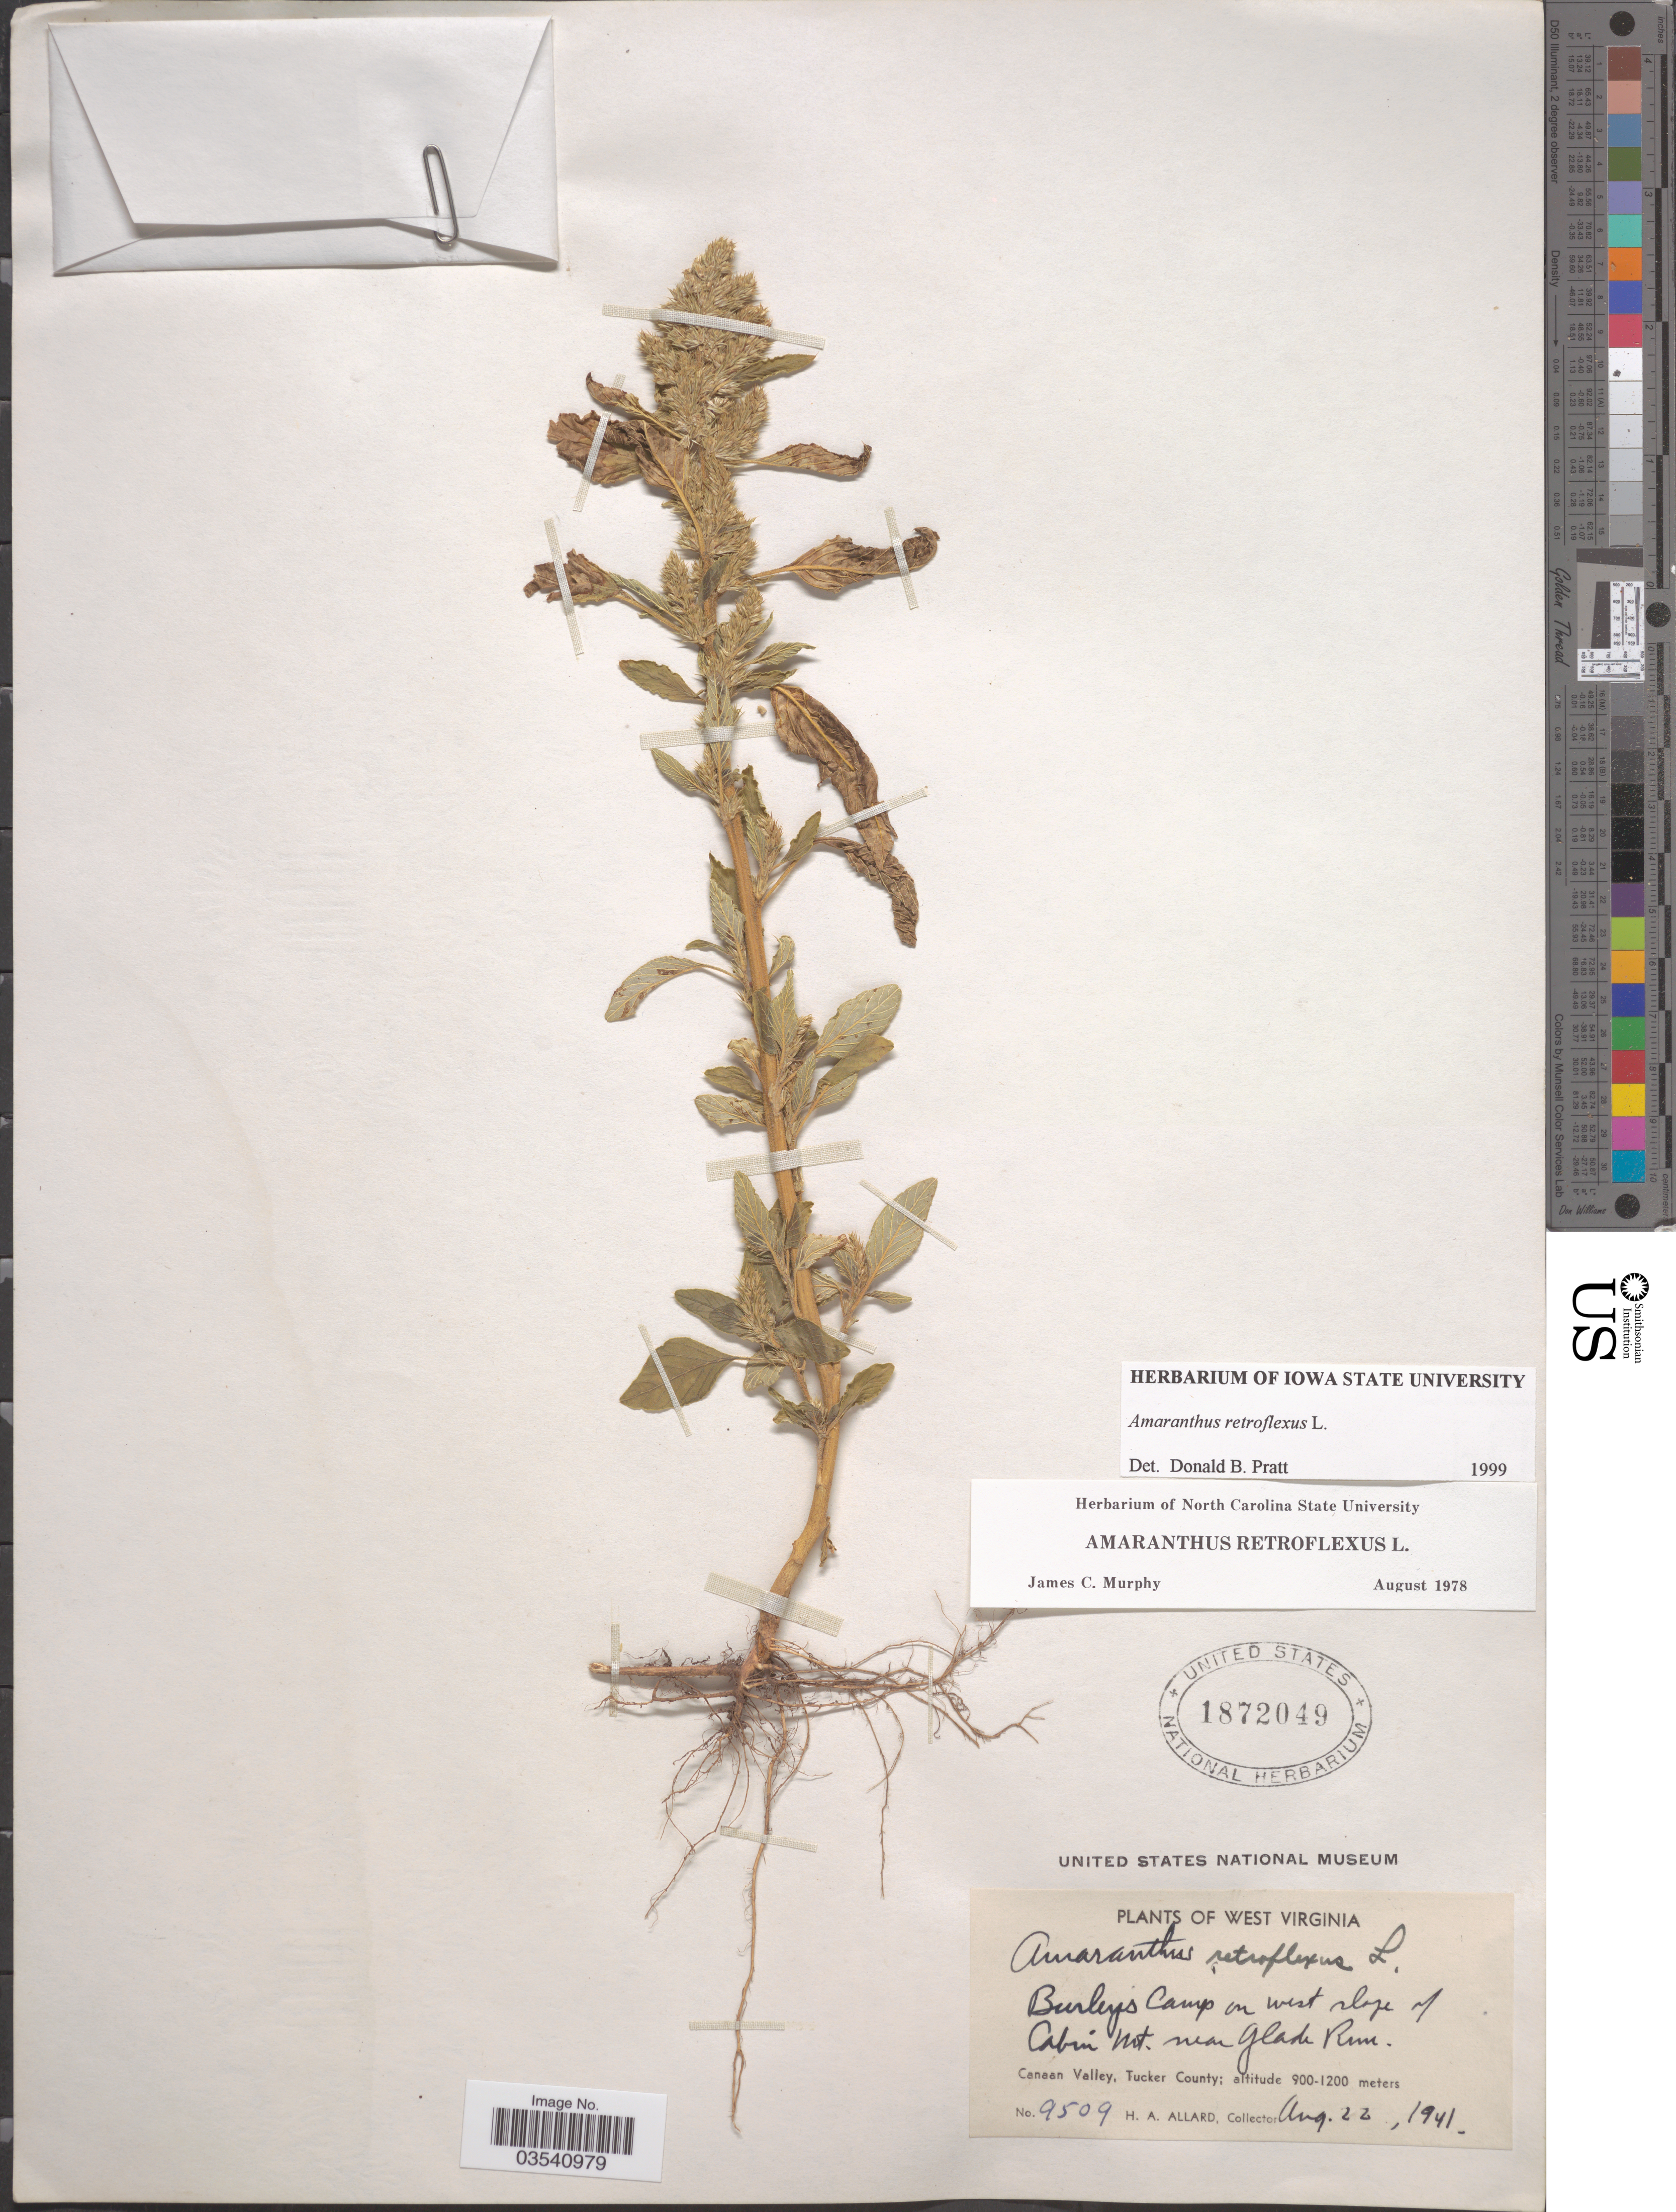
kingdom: Plantae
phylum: Tracheophyta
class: Magnoliopsida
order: Caryophyllales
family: Amaranthaceae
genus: Amaranthus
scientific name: Amaranthus retroflexus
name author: L.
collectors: H. A. Allard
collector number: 9509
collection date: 1941-08-22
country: United States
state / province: West Virginia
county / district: Tucker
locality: Burley's Camp on west slope of Cabin Mt. near Glade Run. Canaan Valley, Tucker County.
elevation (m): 900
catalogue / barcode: US 1872049